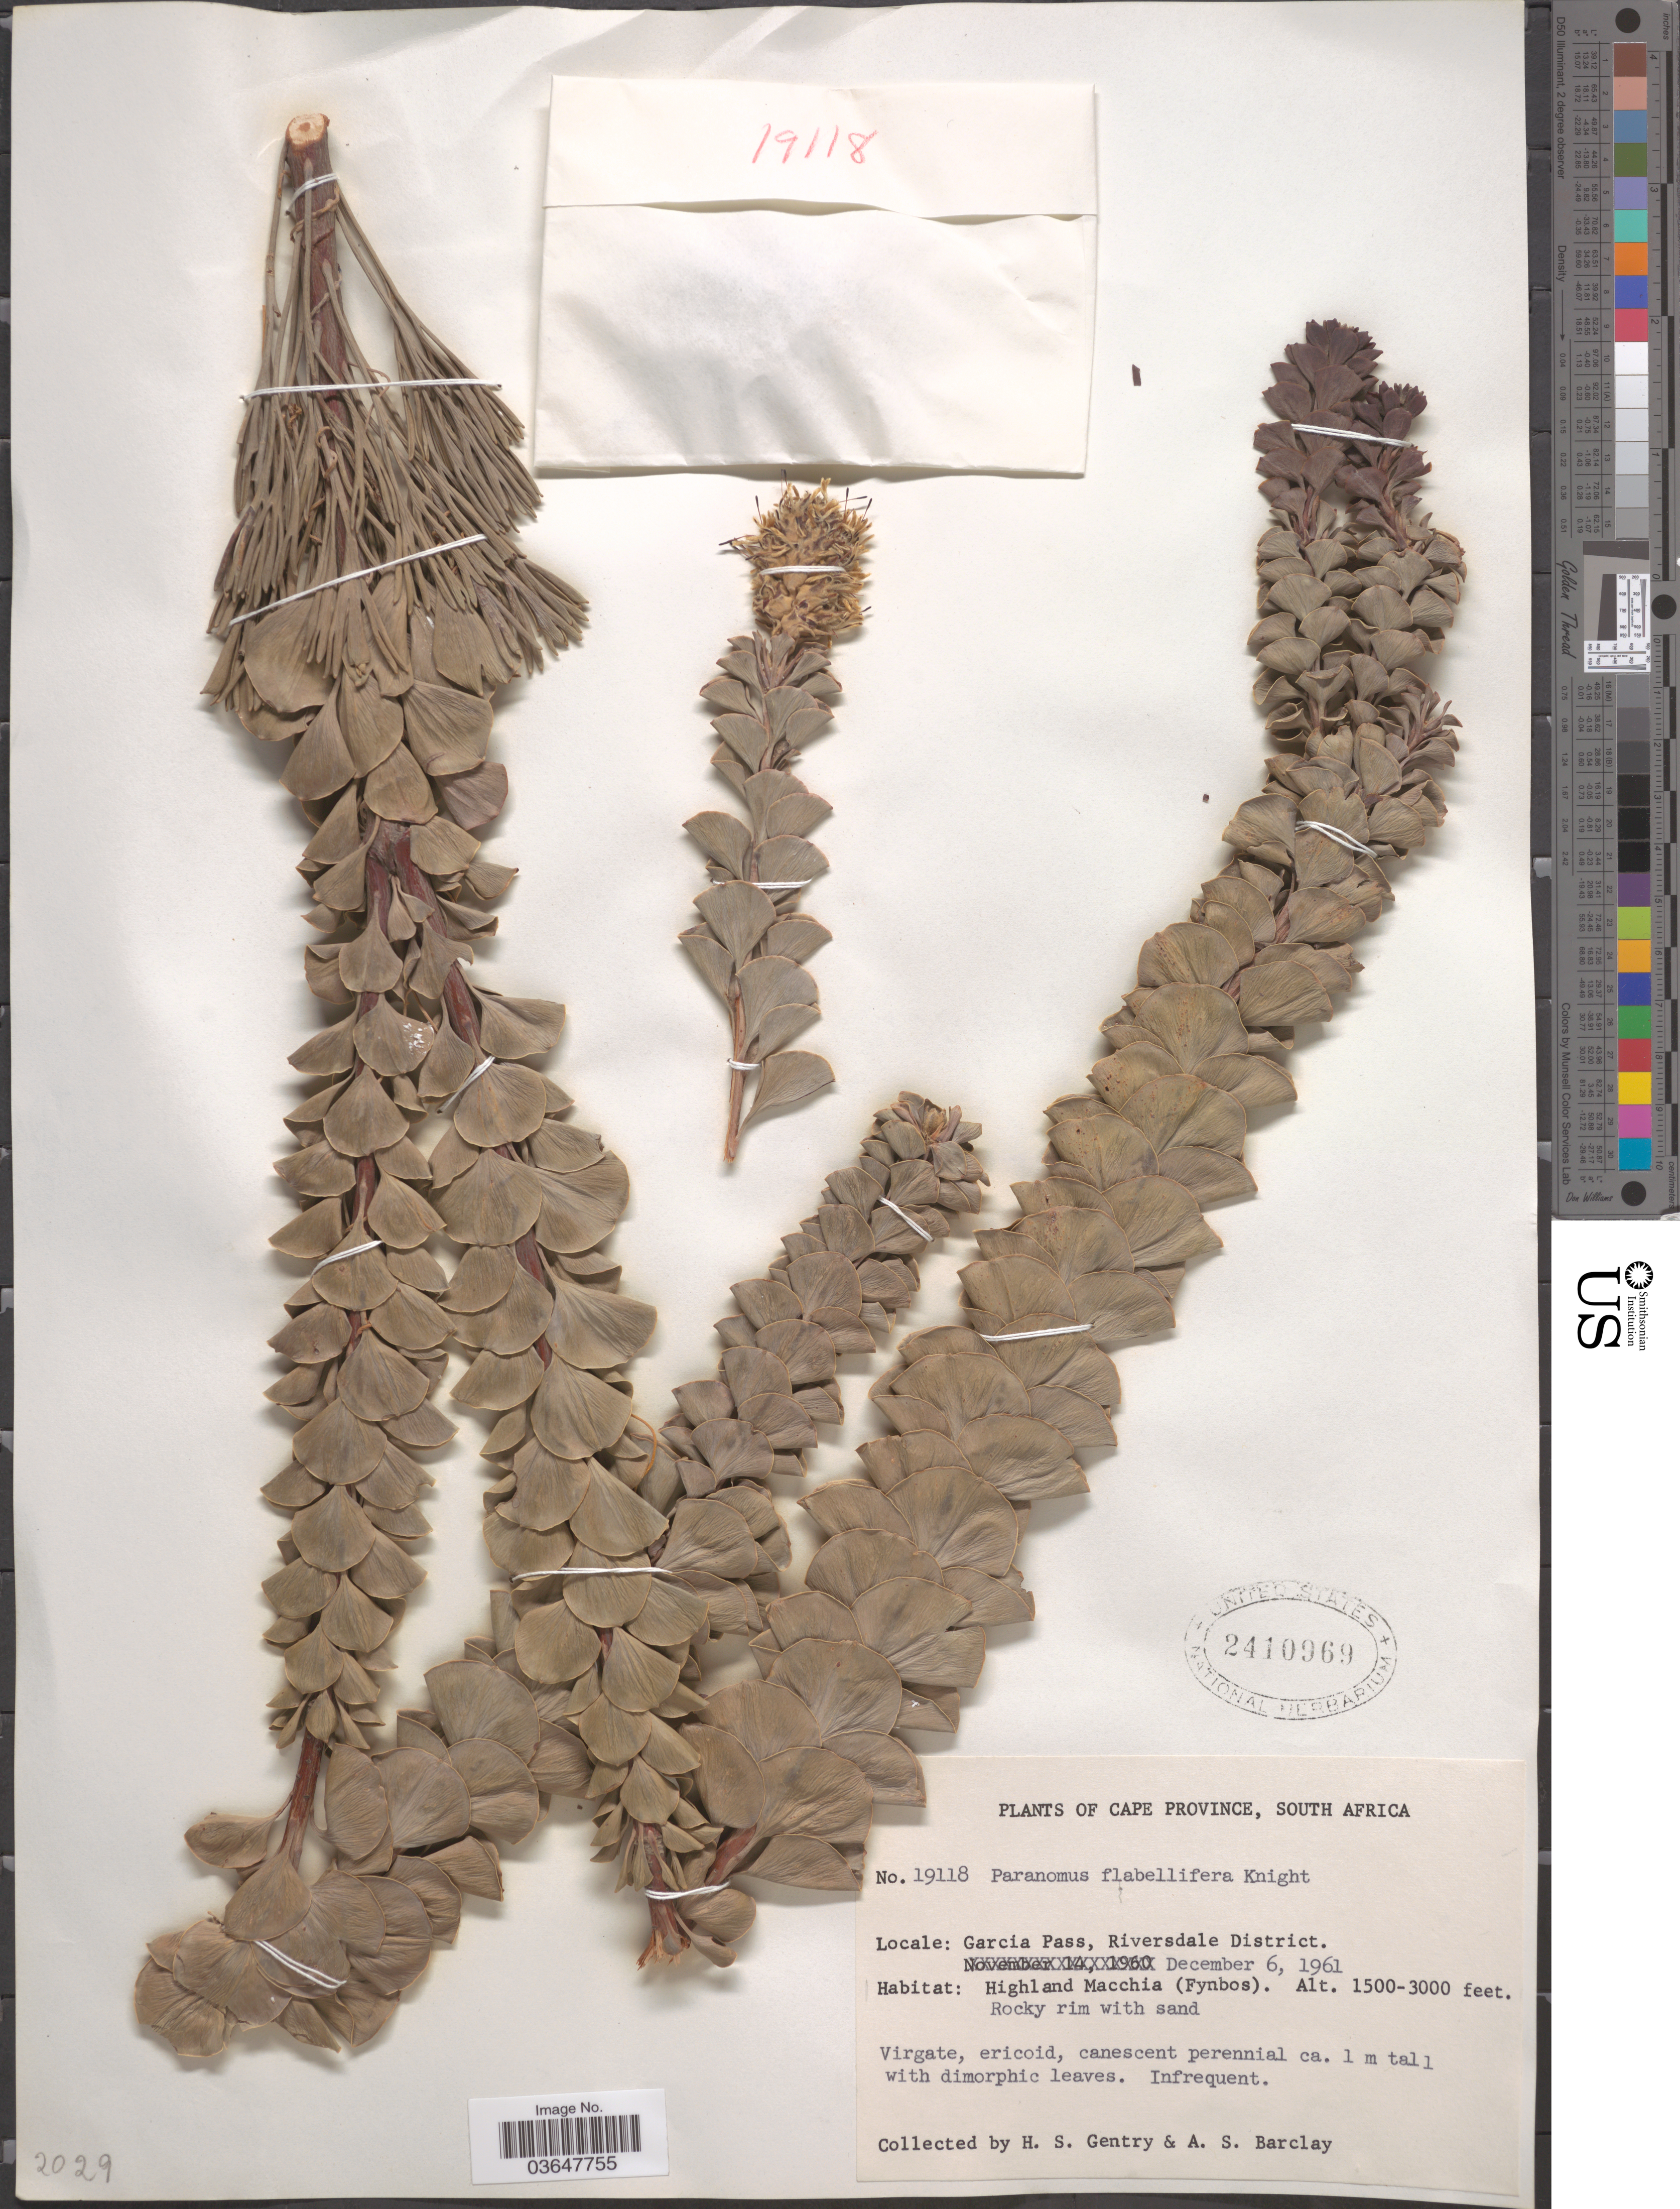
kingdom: Plantae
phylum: Tracheophyta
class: Magnoliopsida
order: Proteales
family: Proteaceae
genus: Paranomus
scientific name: Paranomus flabellifer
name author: Salisb. ex Knight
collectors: H. S. Gentry & A. S. Barclay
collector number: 19118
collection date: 1961-12-06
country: South Africa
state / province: Western Cape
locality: Garcia Pass, Riversdale District.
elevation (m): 457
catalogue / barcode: US 2410969